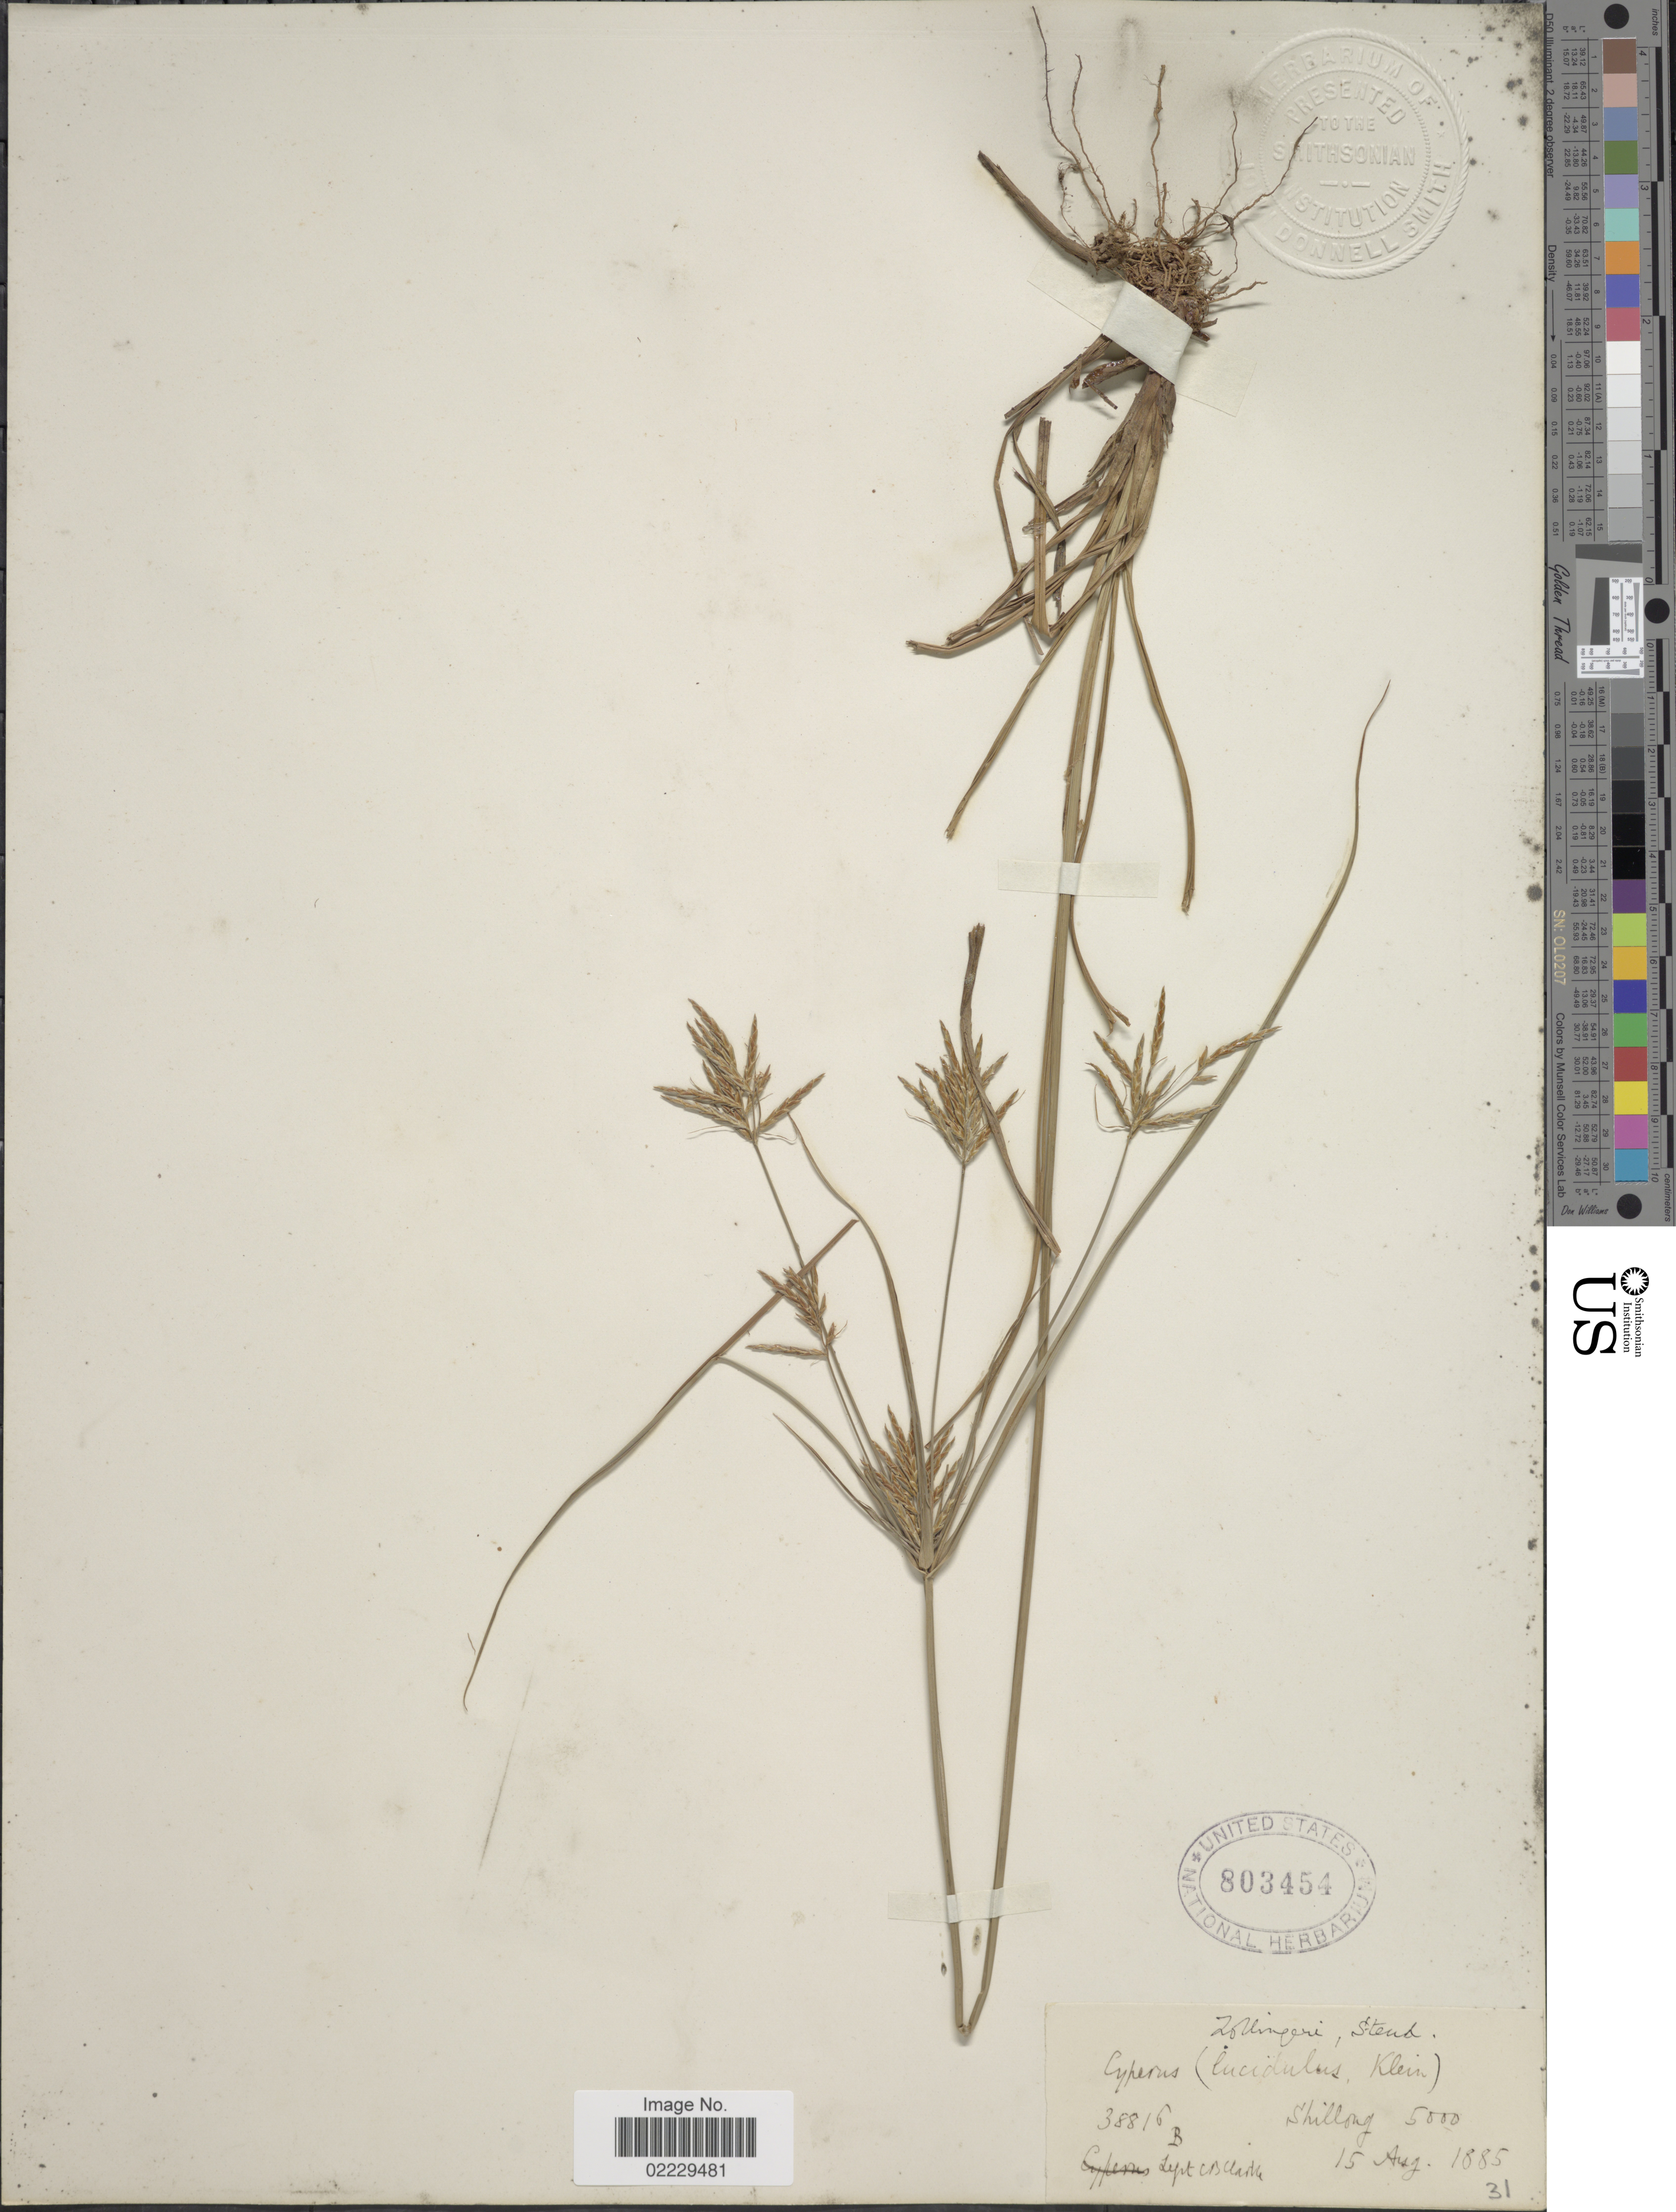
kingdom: Plantae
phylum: Tracheophyta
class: Liliopsida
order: Poales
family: Cyperaceae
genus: Cyperus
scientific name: Cyperus tenuiculmis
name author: Boeckeler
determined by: Strong, Mark T., (BOT), Smithsonian Institution - National Museum of Natural History (UNITED STATES)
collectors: C. B. Clarke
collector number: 38816B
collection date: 1885-08-15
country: India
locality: Shillong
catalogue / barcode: US 803454